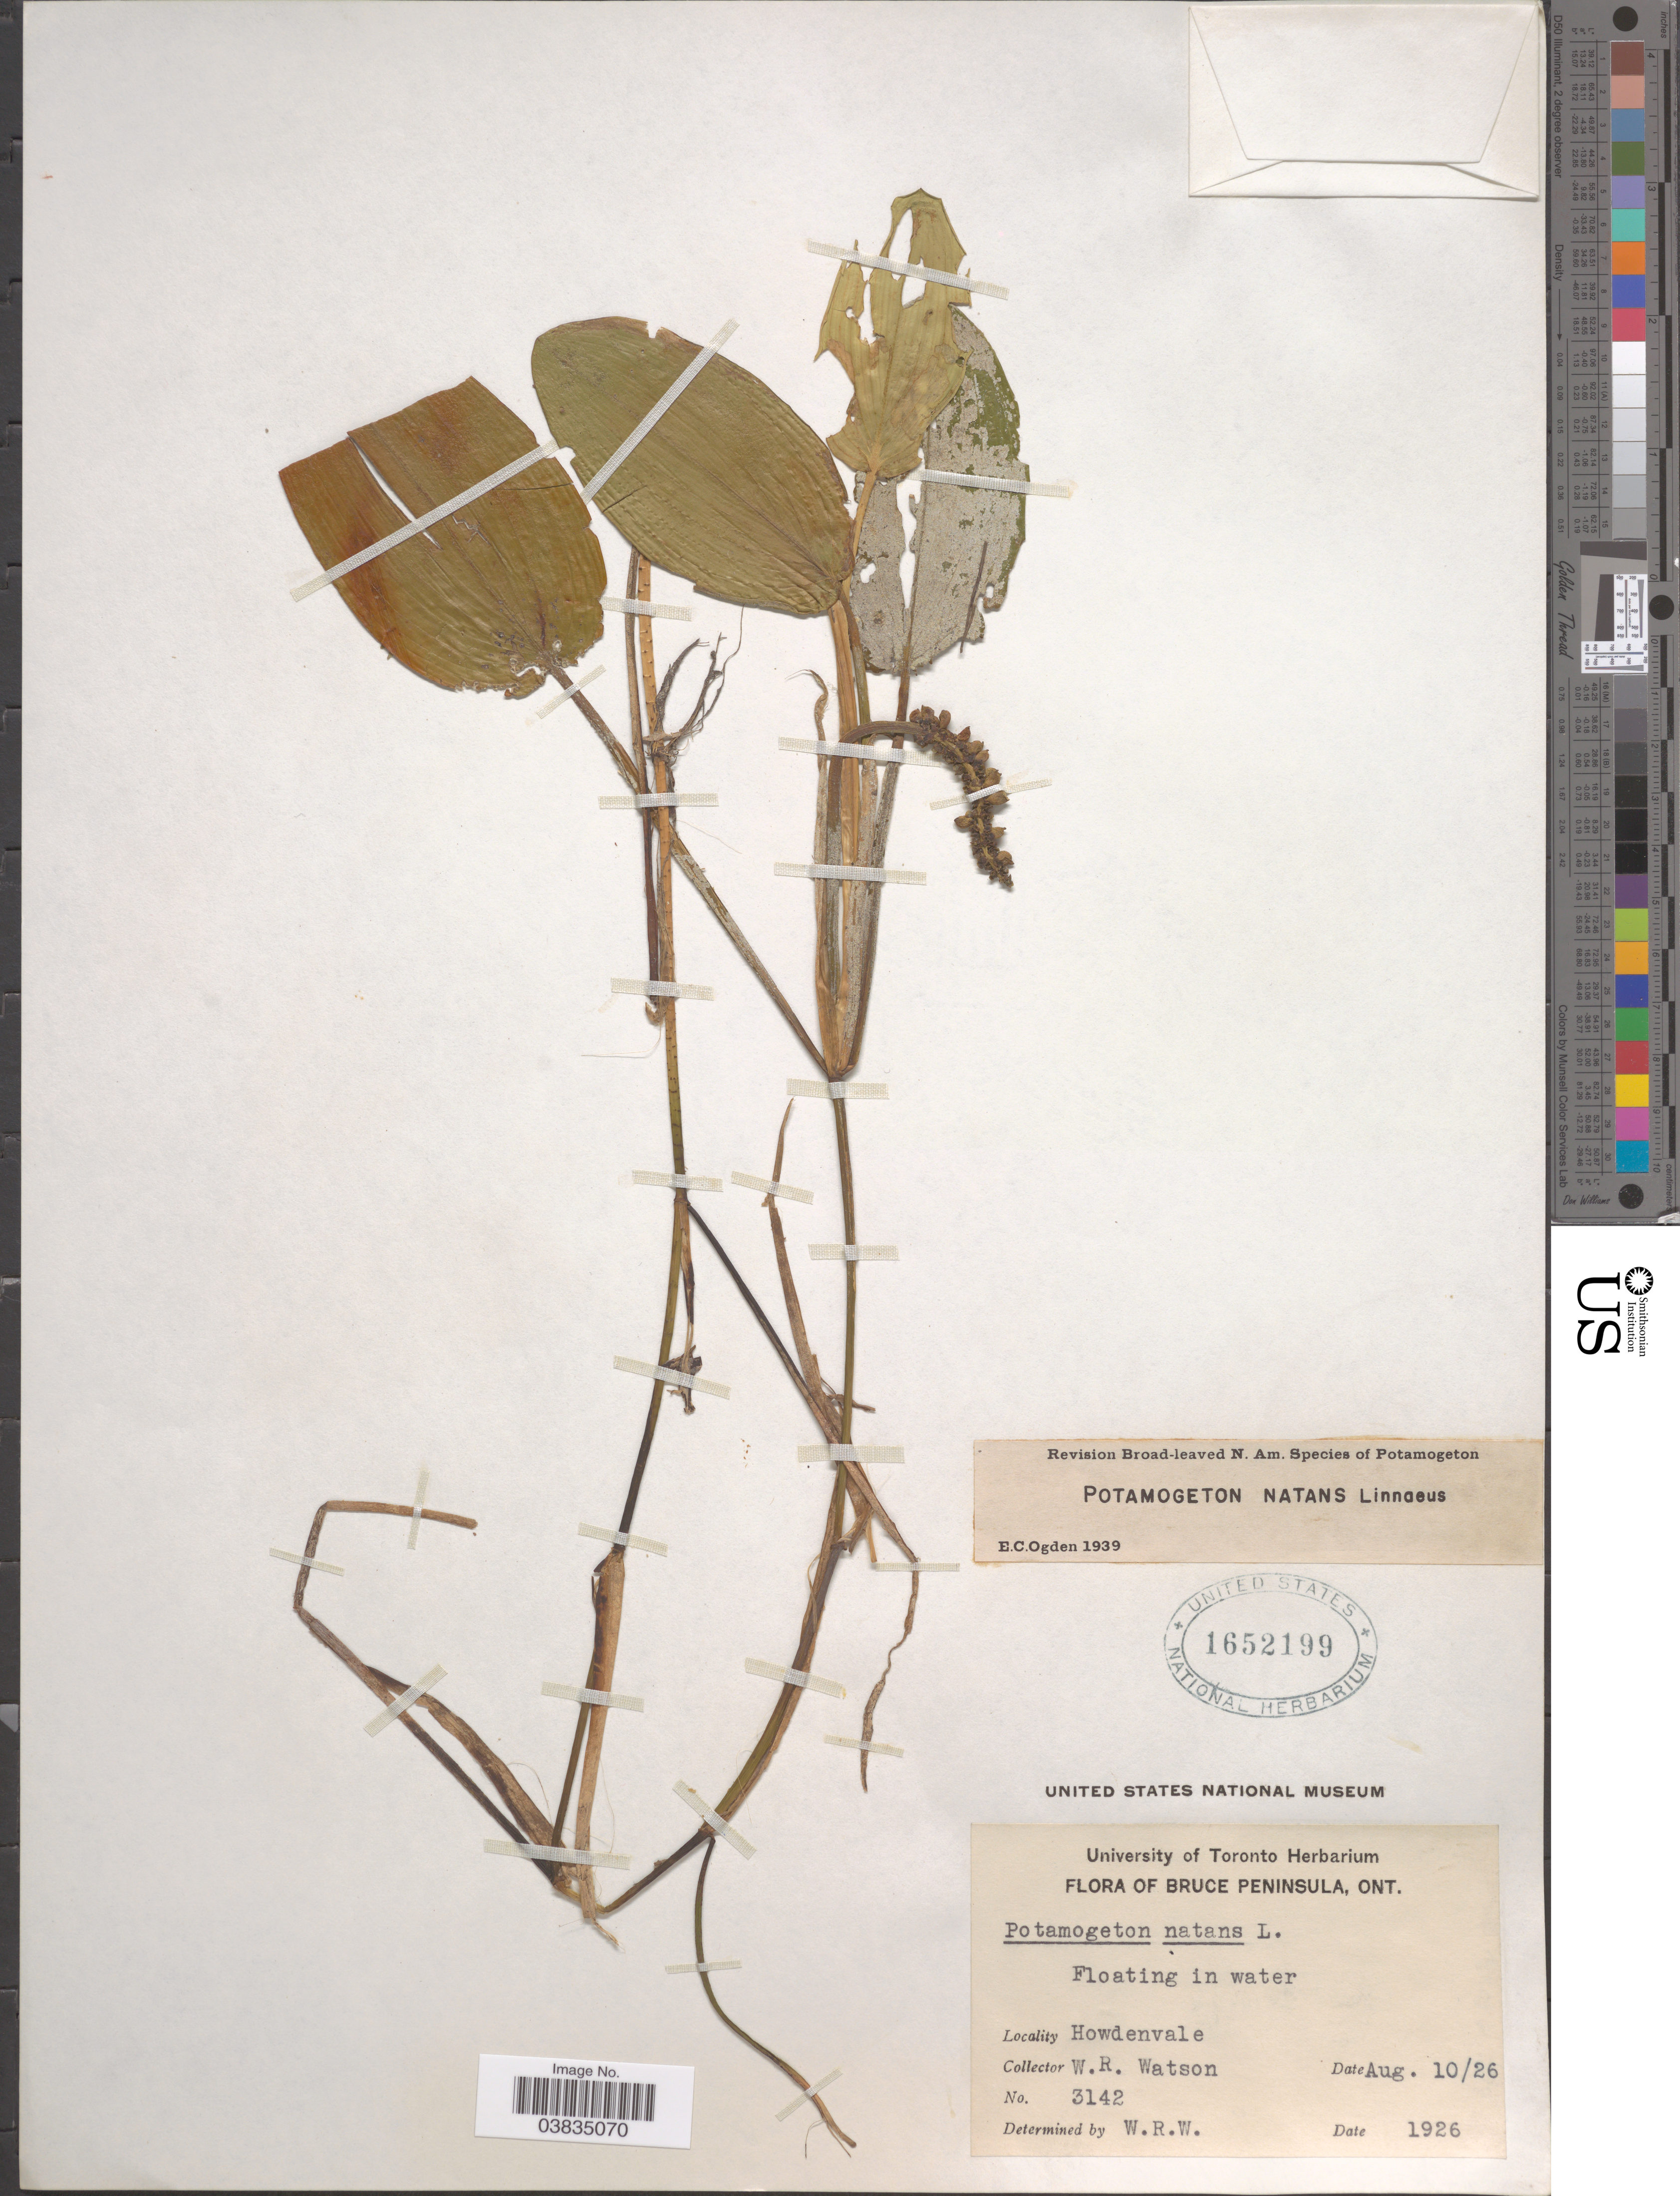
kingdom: Plantae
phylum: Tracheophyta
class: Liliopsida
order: Alismatales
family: Potamogetonaceae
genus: Potamogeton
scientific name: Potamogeton natans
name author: L.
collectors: W. R. Watson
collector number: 3142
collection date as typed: Transcribed d/m/y: 10/8/26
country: Canada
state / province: Ontario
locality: Bruce Peninsula. Howdenvale.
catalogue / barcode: US 1652199